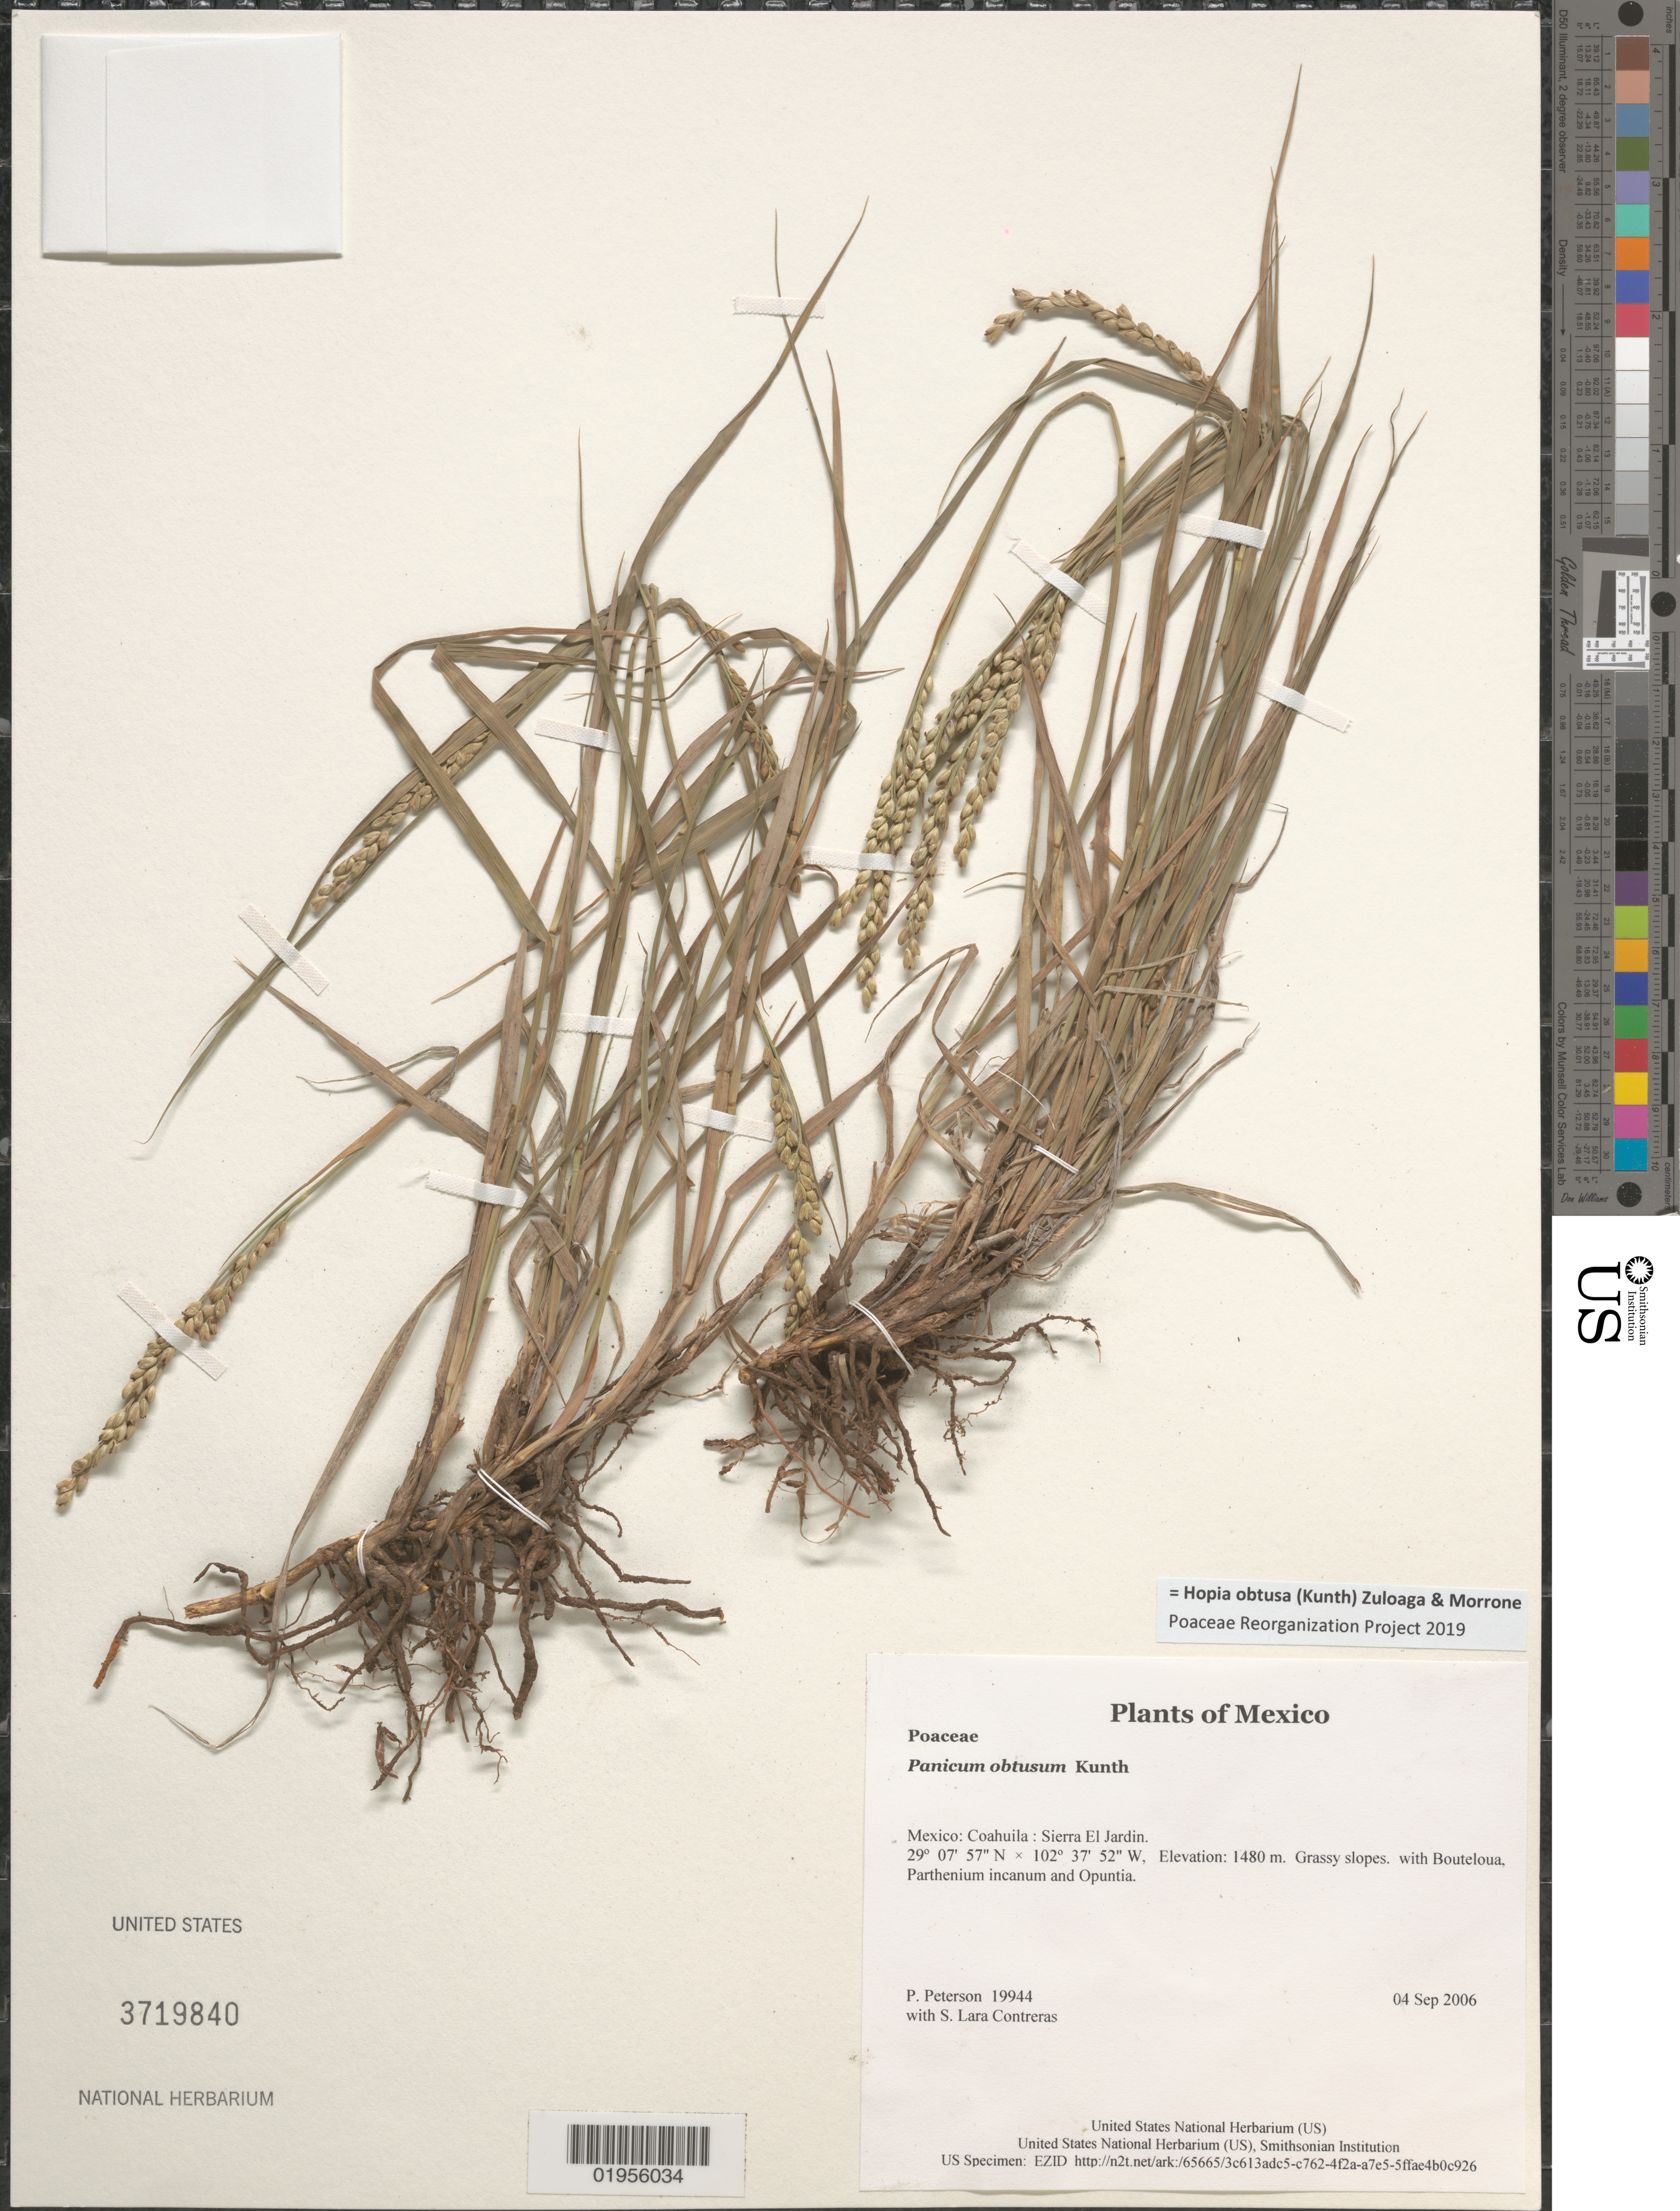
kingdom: Plantae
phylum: Tracheophyta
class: Liliopsida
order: Poales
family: Poaceae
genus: Panicum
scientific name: Panicum obtusum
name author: Kunth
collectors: P. M. Peterson & S. Lara Contreras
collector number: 19944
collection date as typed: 04 Sep 2006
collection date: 2006-09-04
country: Mexico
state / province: Coahuila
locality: Sierra El Jardin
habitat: Grassy slopes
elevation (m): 1480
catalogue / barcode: US 3719840